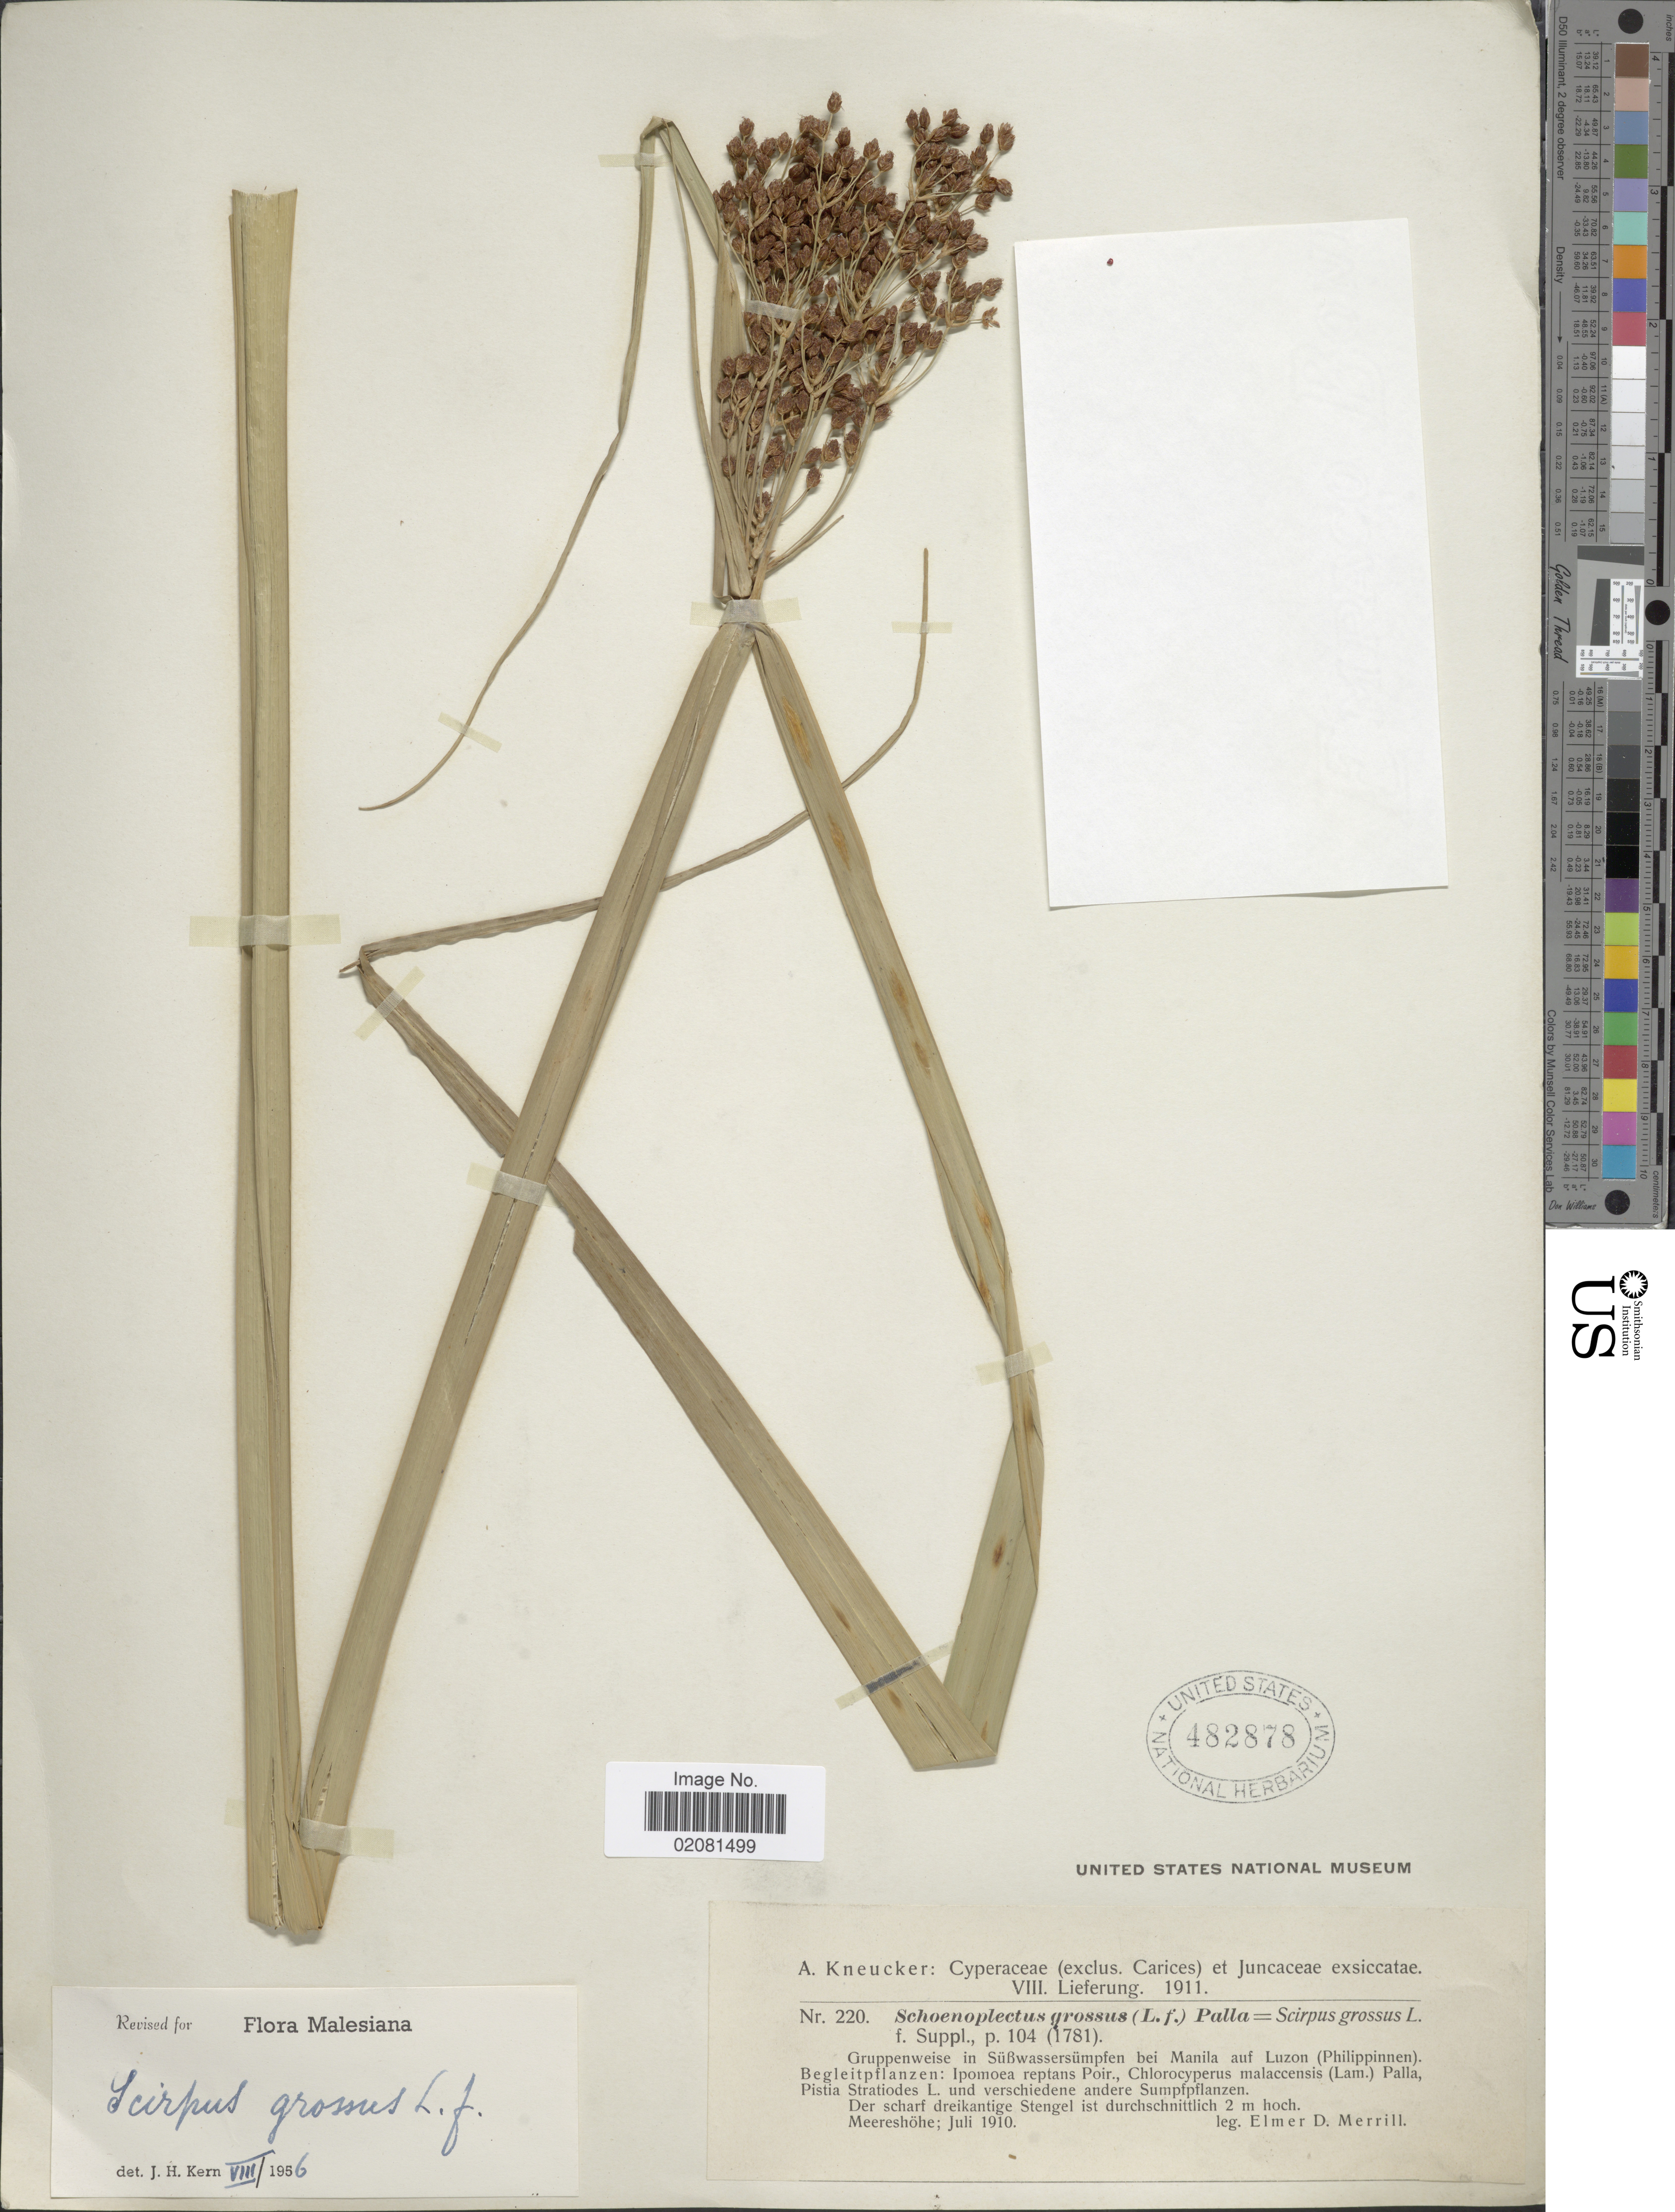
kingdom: Plantae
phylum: Tracheophyta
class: Liliopsida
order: Poales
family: Cyperaceae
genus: Actinoscirpus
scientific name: Actinoscirpus grossus var. grossus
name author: (L. f.) Goetgh. & D.A. Simpson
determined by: Strong, M. T., (US), Smithsonian Institution - National Museum of Natural History (UNITED STATES)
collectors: E. D. Merrill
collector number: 220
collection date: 1910-07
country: Philippines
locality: Gruppenweise in süßwasser sümpfen bei Manila auf Luson (Philippinnen)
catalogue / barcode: US 482878